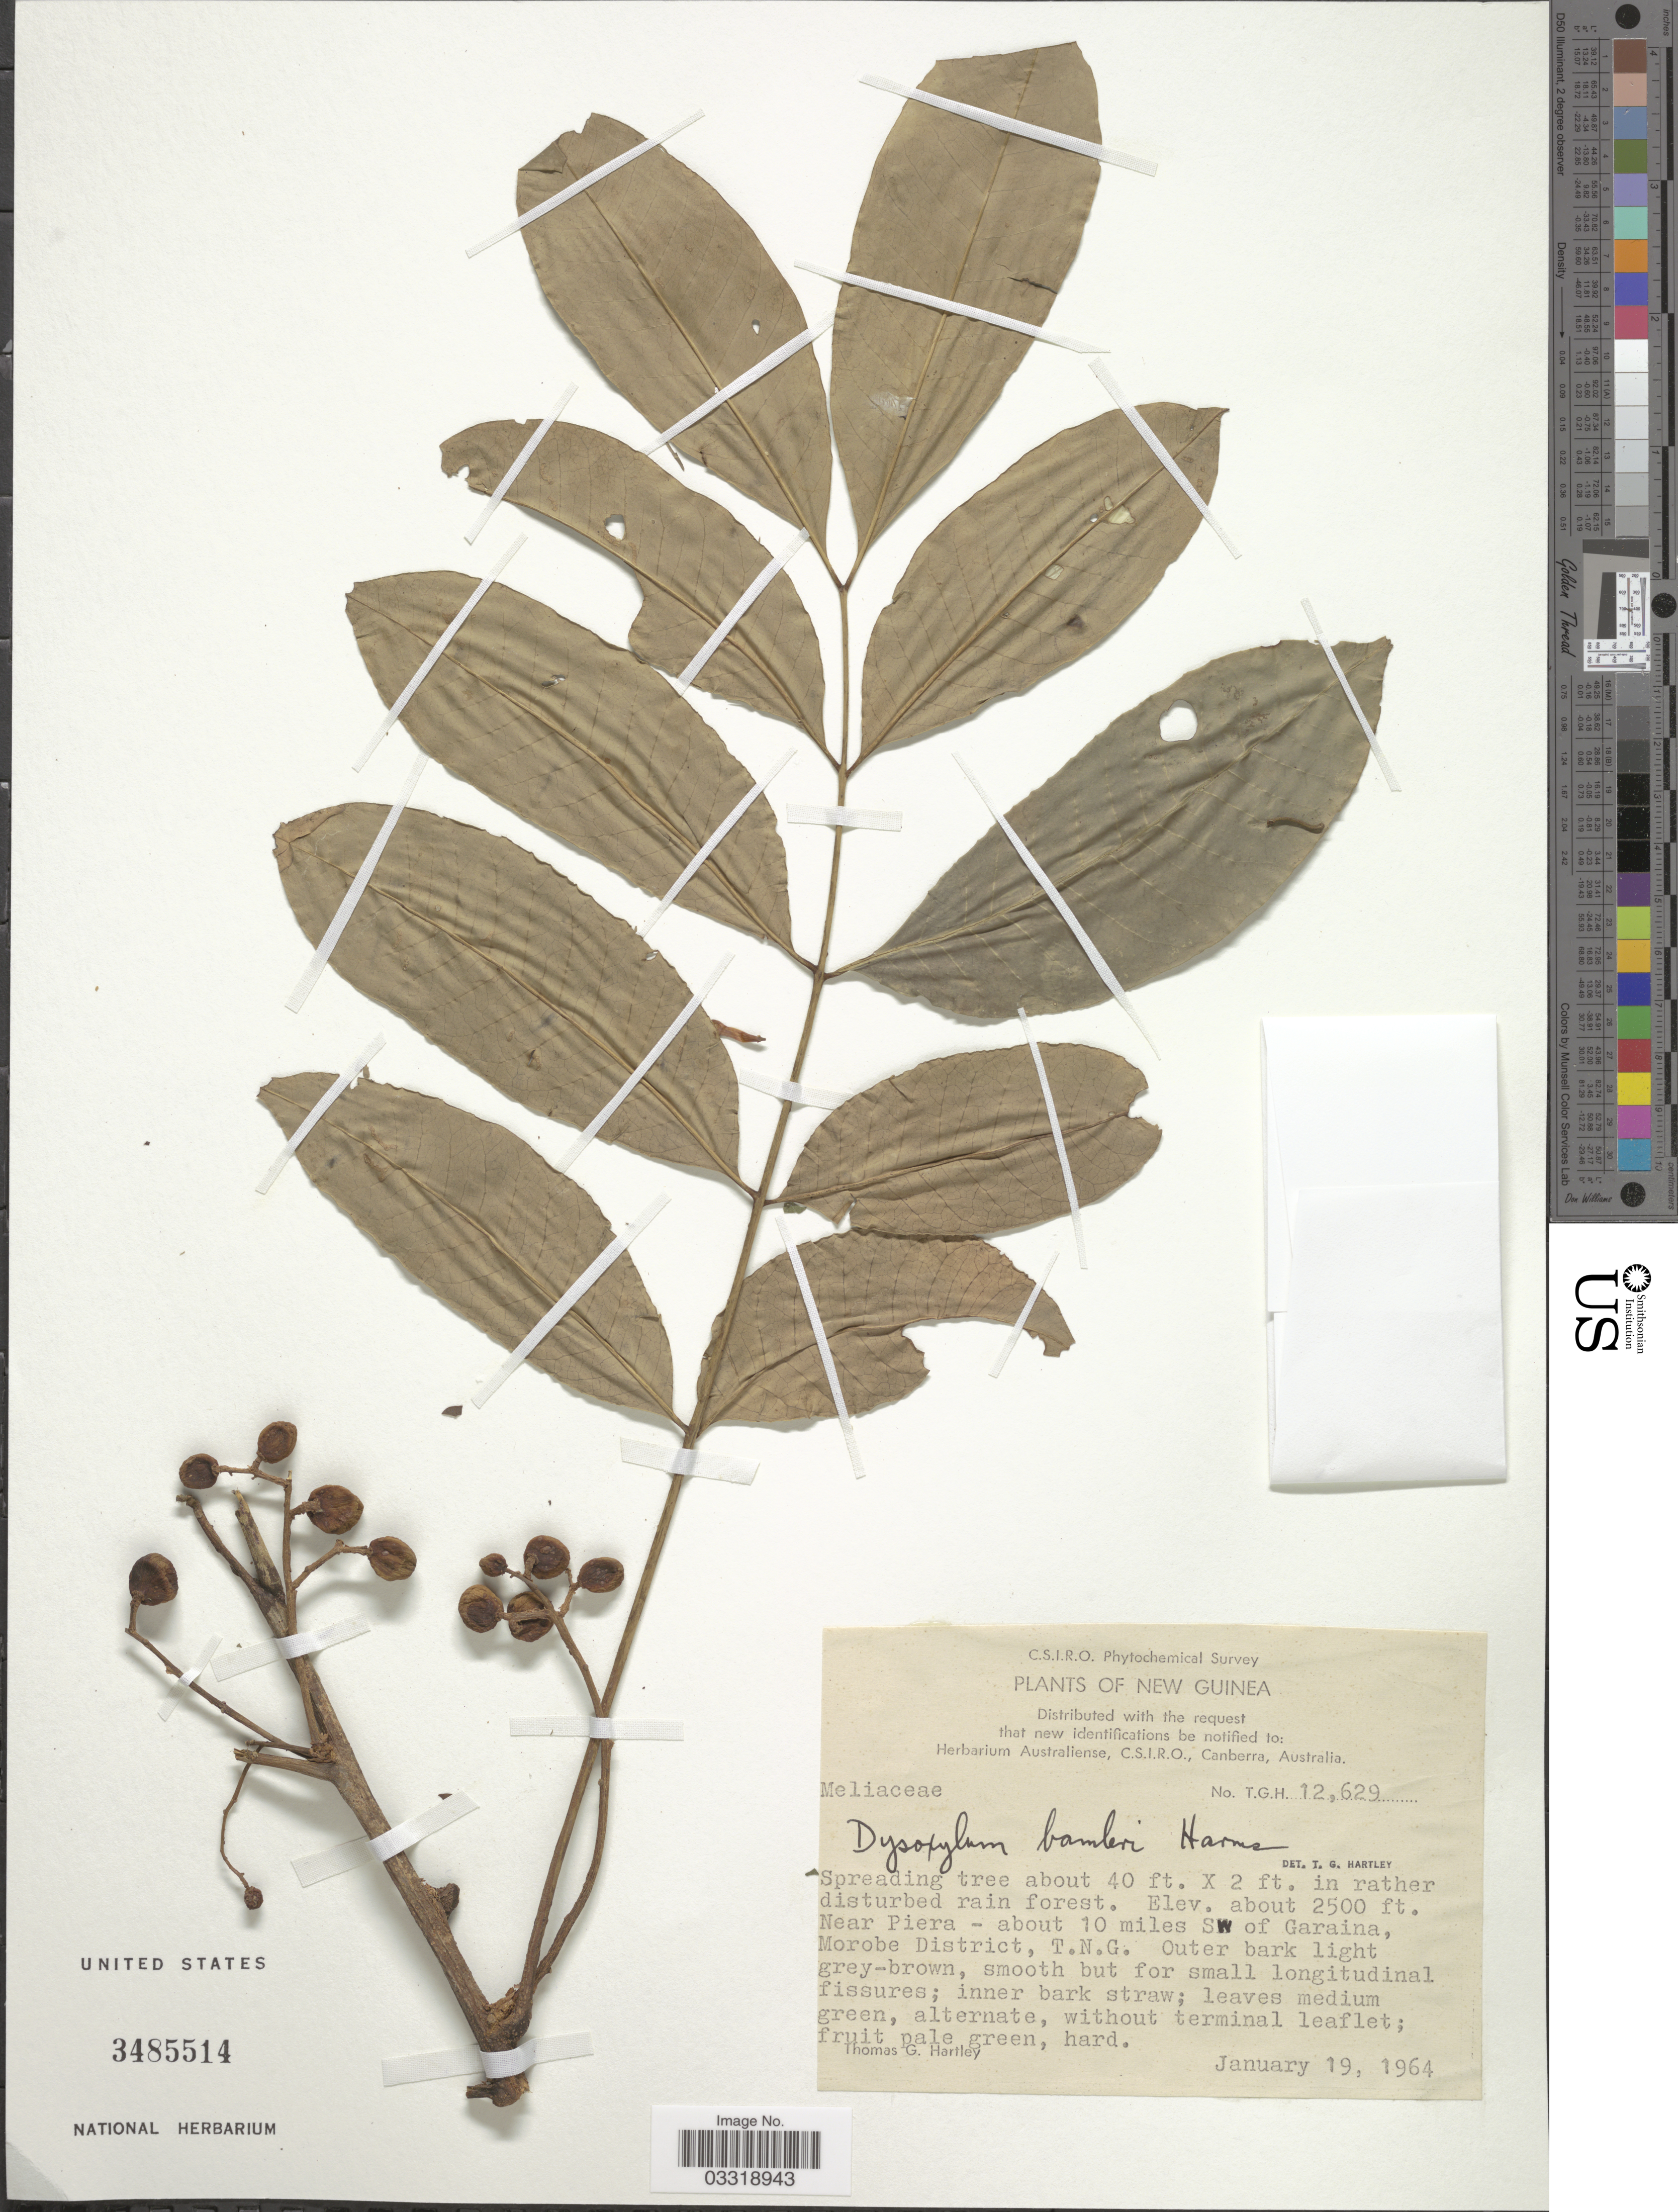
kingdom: Plantae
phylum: Tracheophyta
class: Magnoliopsida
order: Sapindales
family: Meliaceae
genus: Prasoxylon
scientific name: Prasoxylon hapalanthum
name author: (Harms) Holzmeyer & Mabb.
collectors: T. G. Hartley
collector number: TGH 12629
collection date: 1964-01-19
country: Papua New Guinea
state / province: Morobe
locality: New Guinea. Near Piera - about 10 miles SW of Garaina, Morobe District, T.N.G.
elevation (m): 762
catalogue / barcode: US 3485514